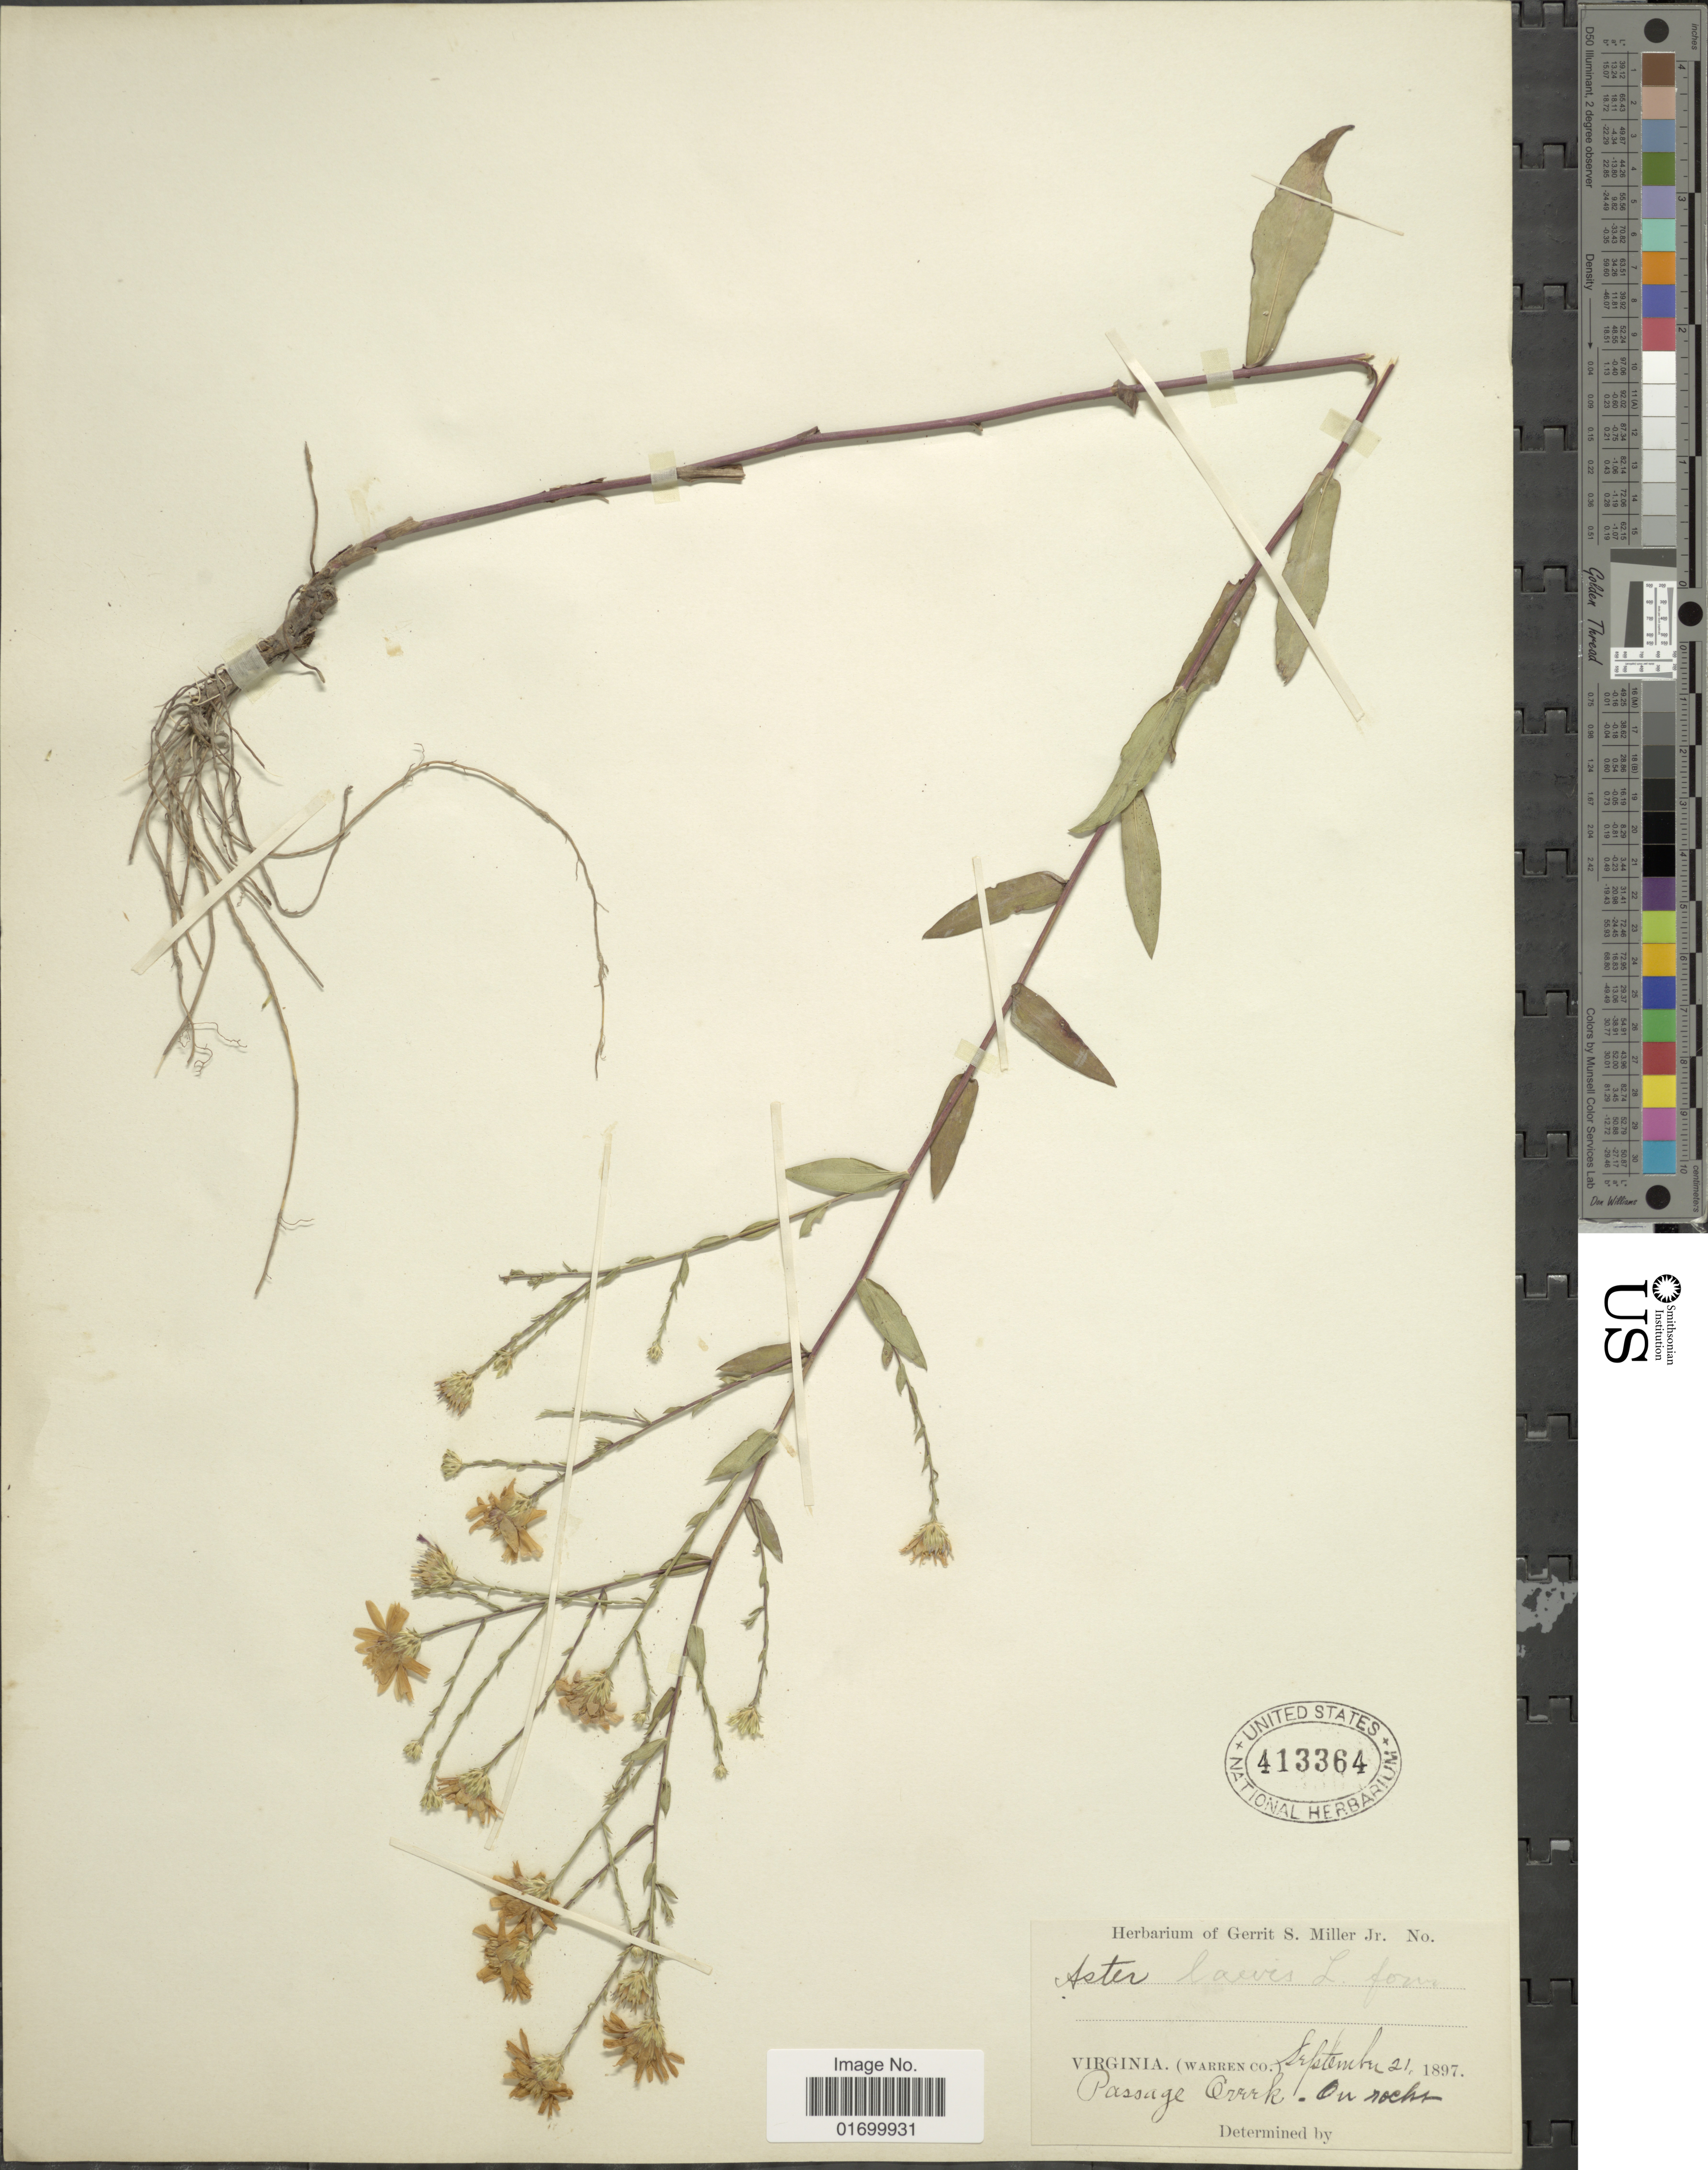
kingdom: Plantae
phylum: Tracheophyta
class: Magnoliopsida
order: Asterales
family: Asteraceae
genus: Symphyotrichum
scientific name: Symphyotrichum laeve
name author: (L.) Á. Löve & D. Löve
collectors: G. S. Miller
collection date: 1897-09-21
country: United States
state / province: Virginia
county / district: Warren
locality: Warren Co., Passage Creek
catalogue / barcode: US 413364